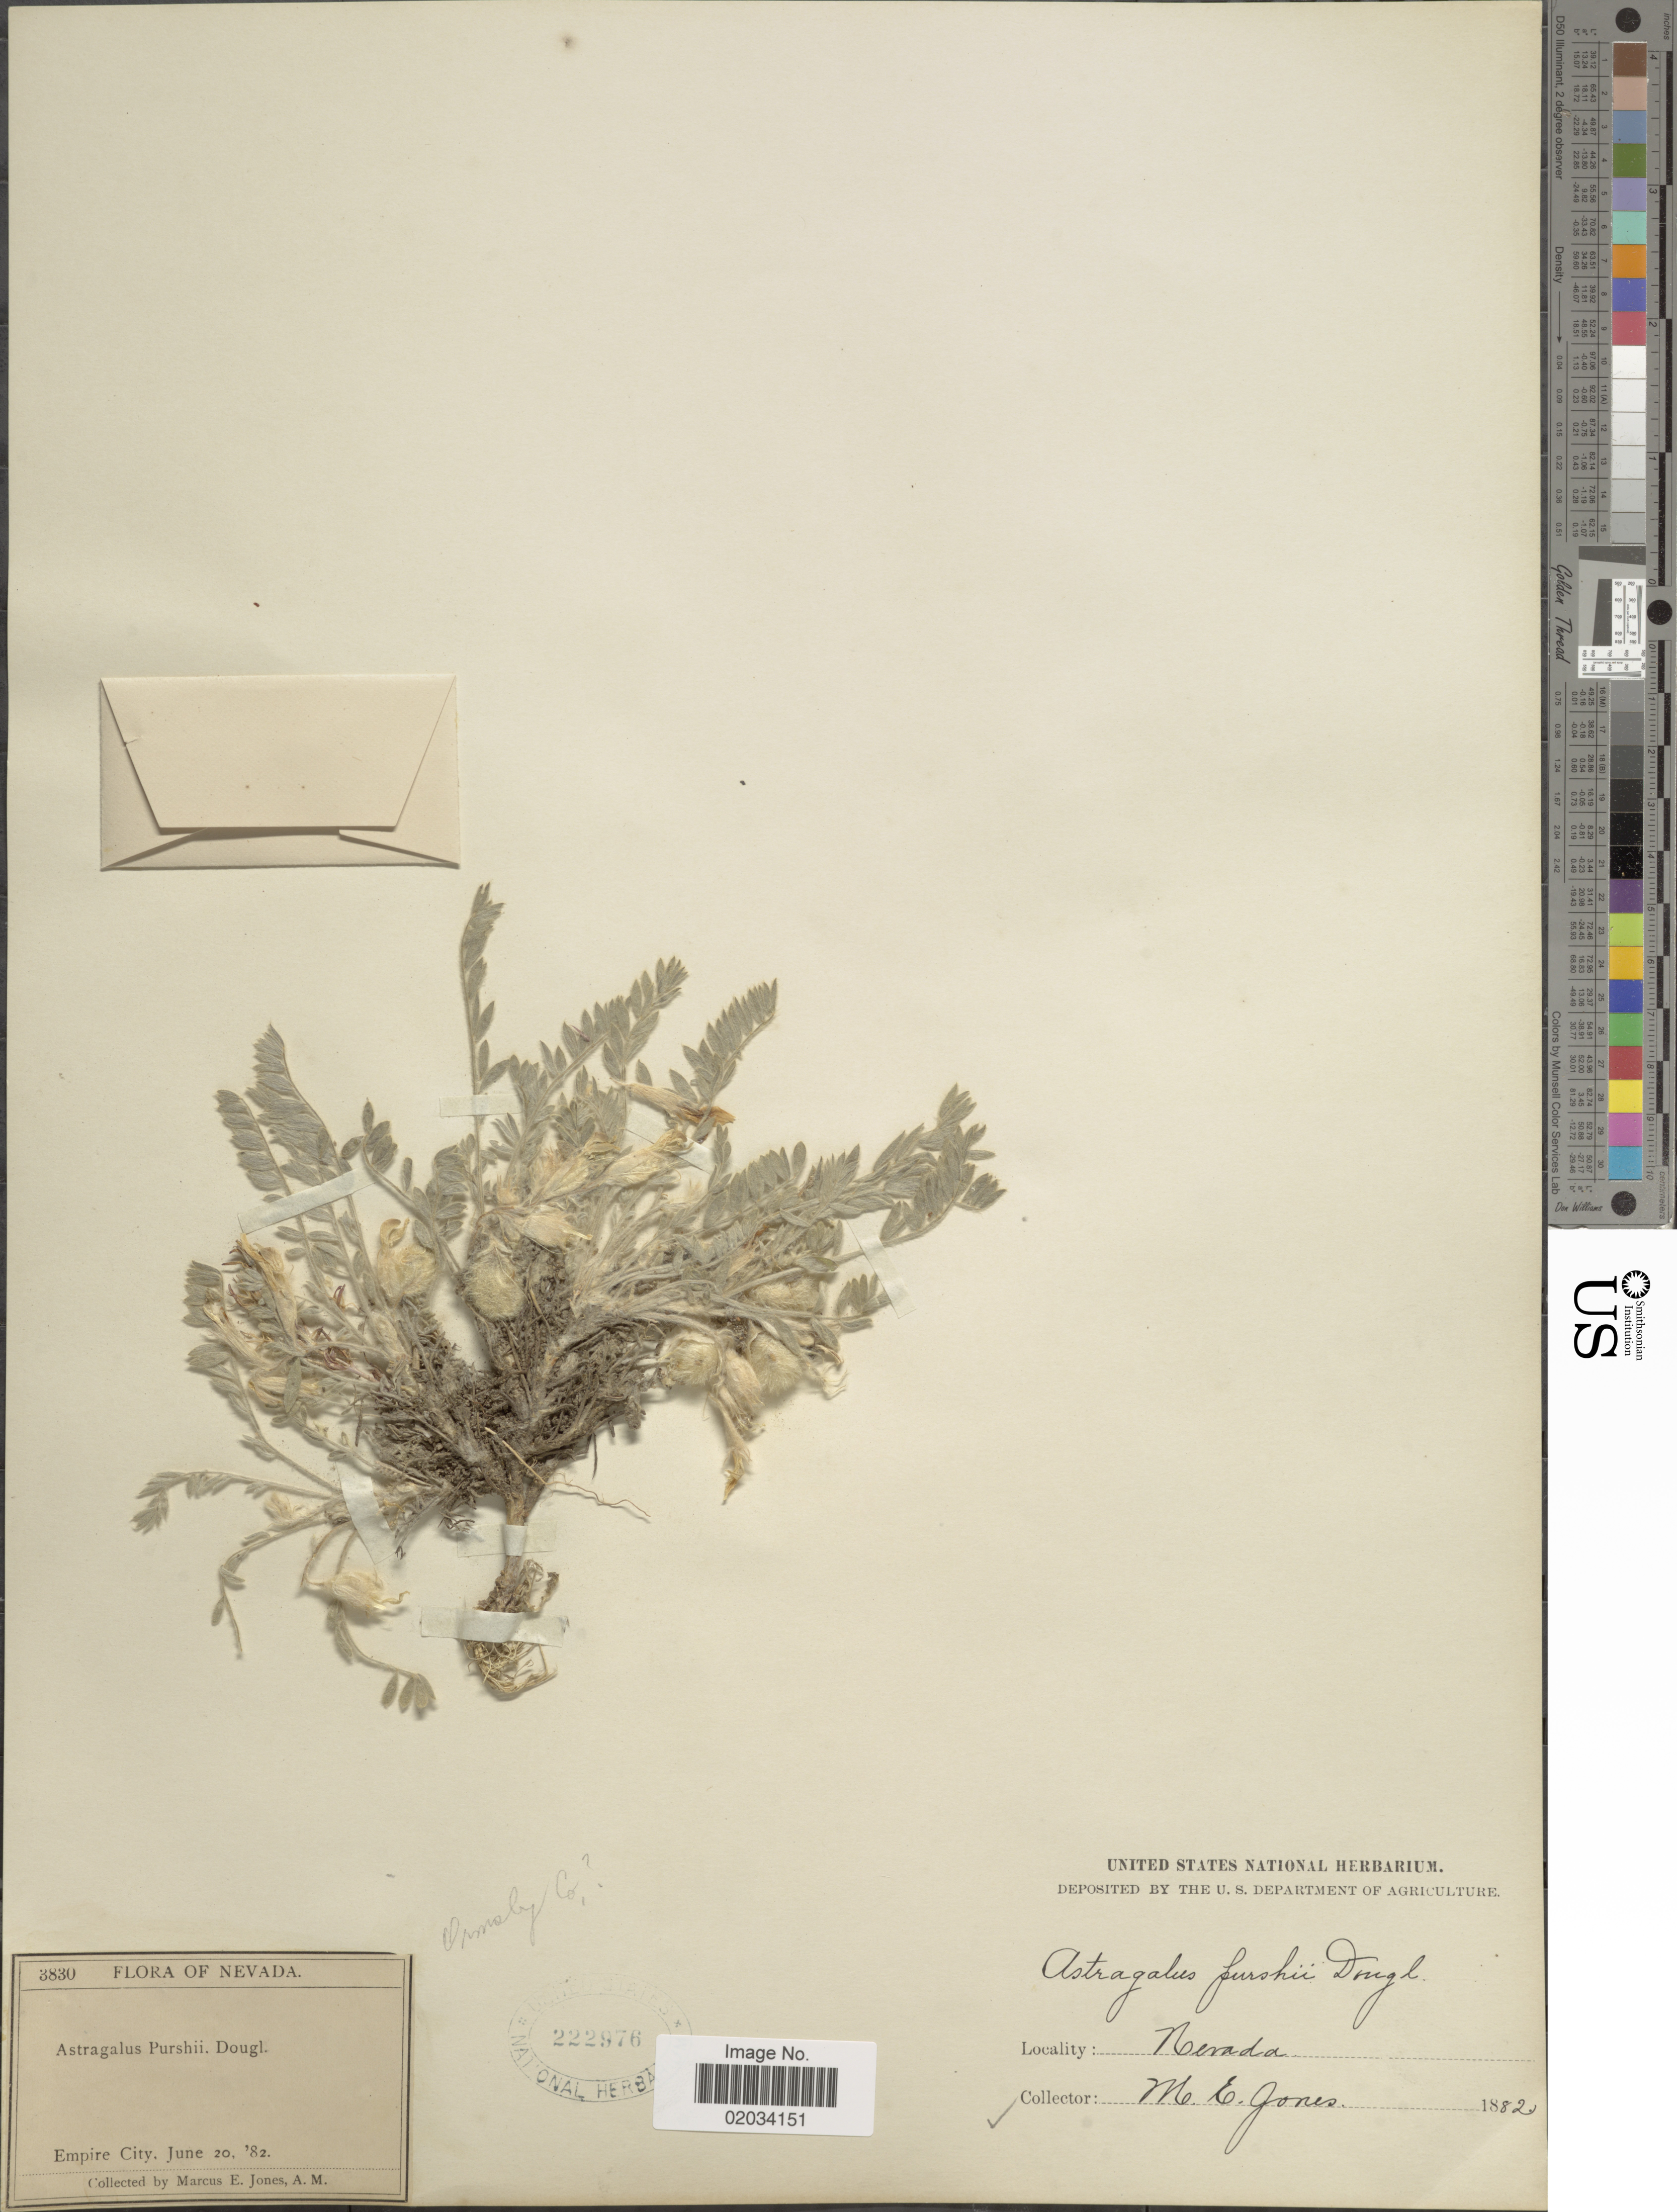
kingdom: Plantae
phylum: Tracheophyta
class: Magnoliopsida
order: Fabales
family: Fabaceae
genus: Astragalus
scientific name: Astragalus purshii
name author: Douglas ex Hook.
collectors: M. E. Jones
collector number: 3830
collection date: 1882-06-20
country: United States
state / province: Nevada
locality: Empire City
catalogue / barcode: US 222976